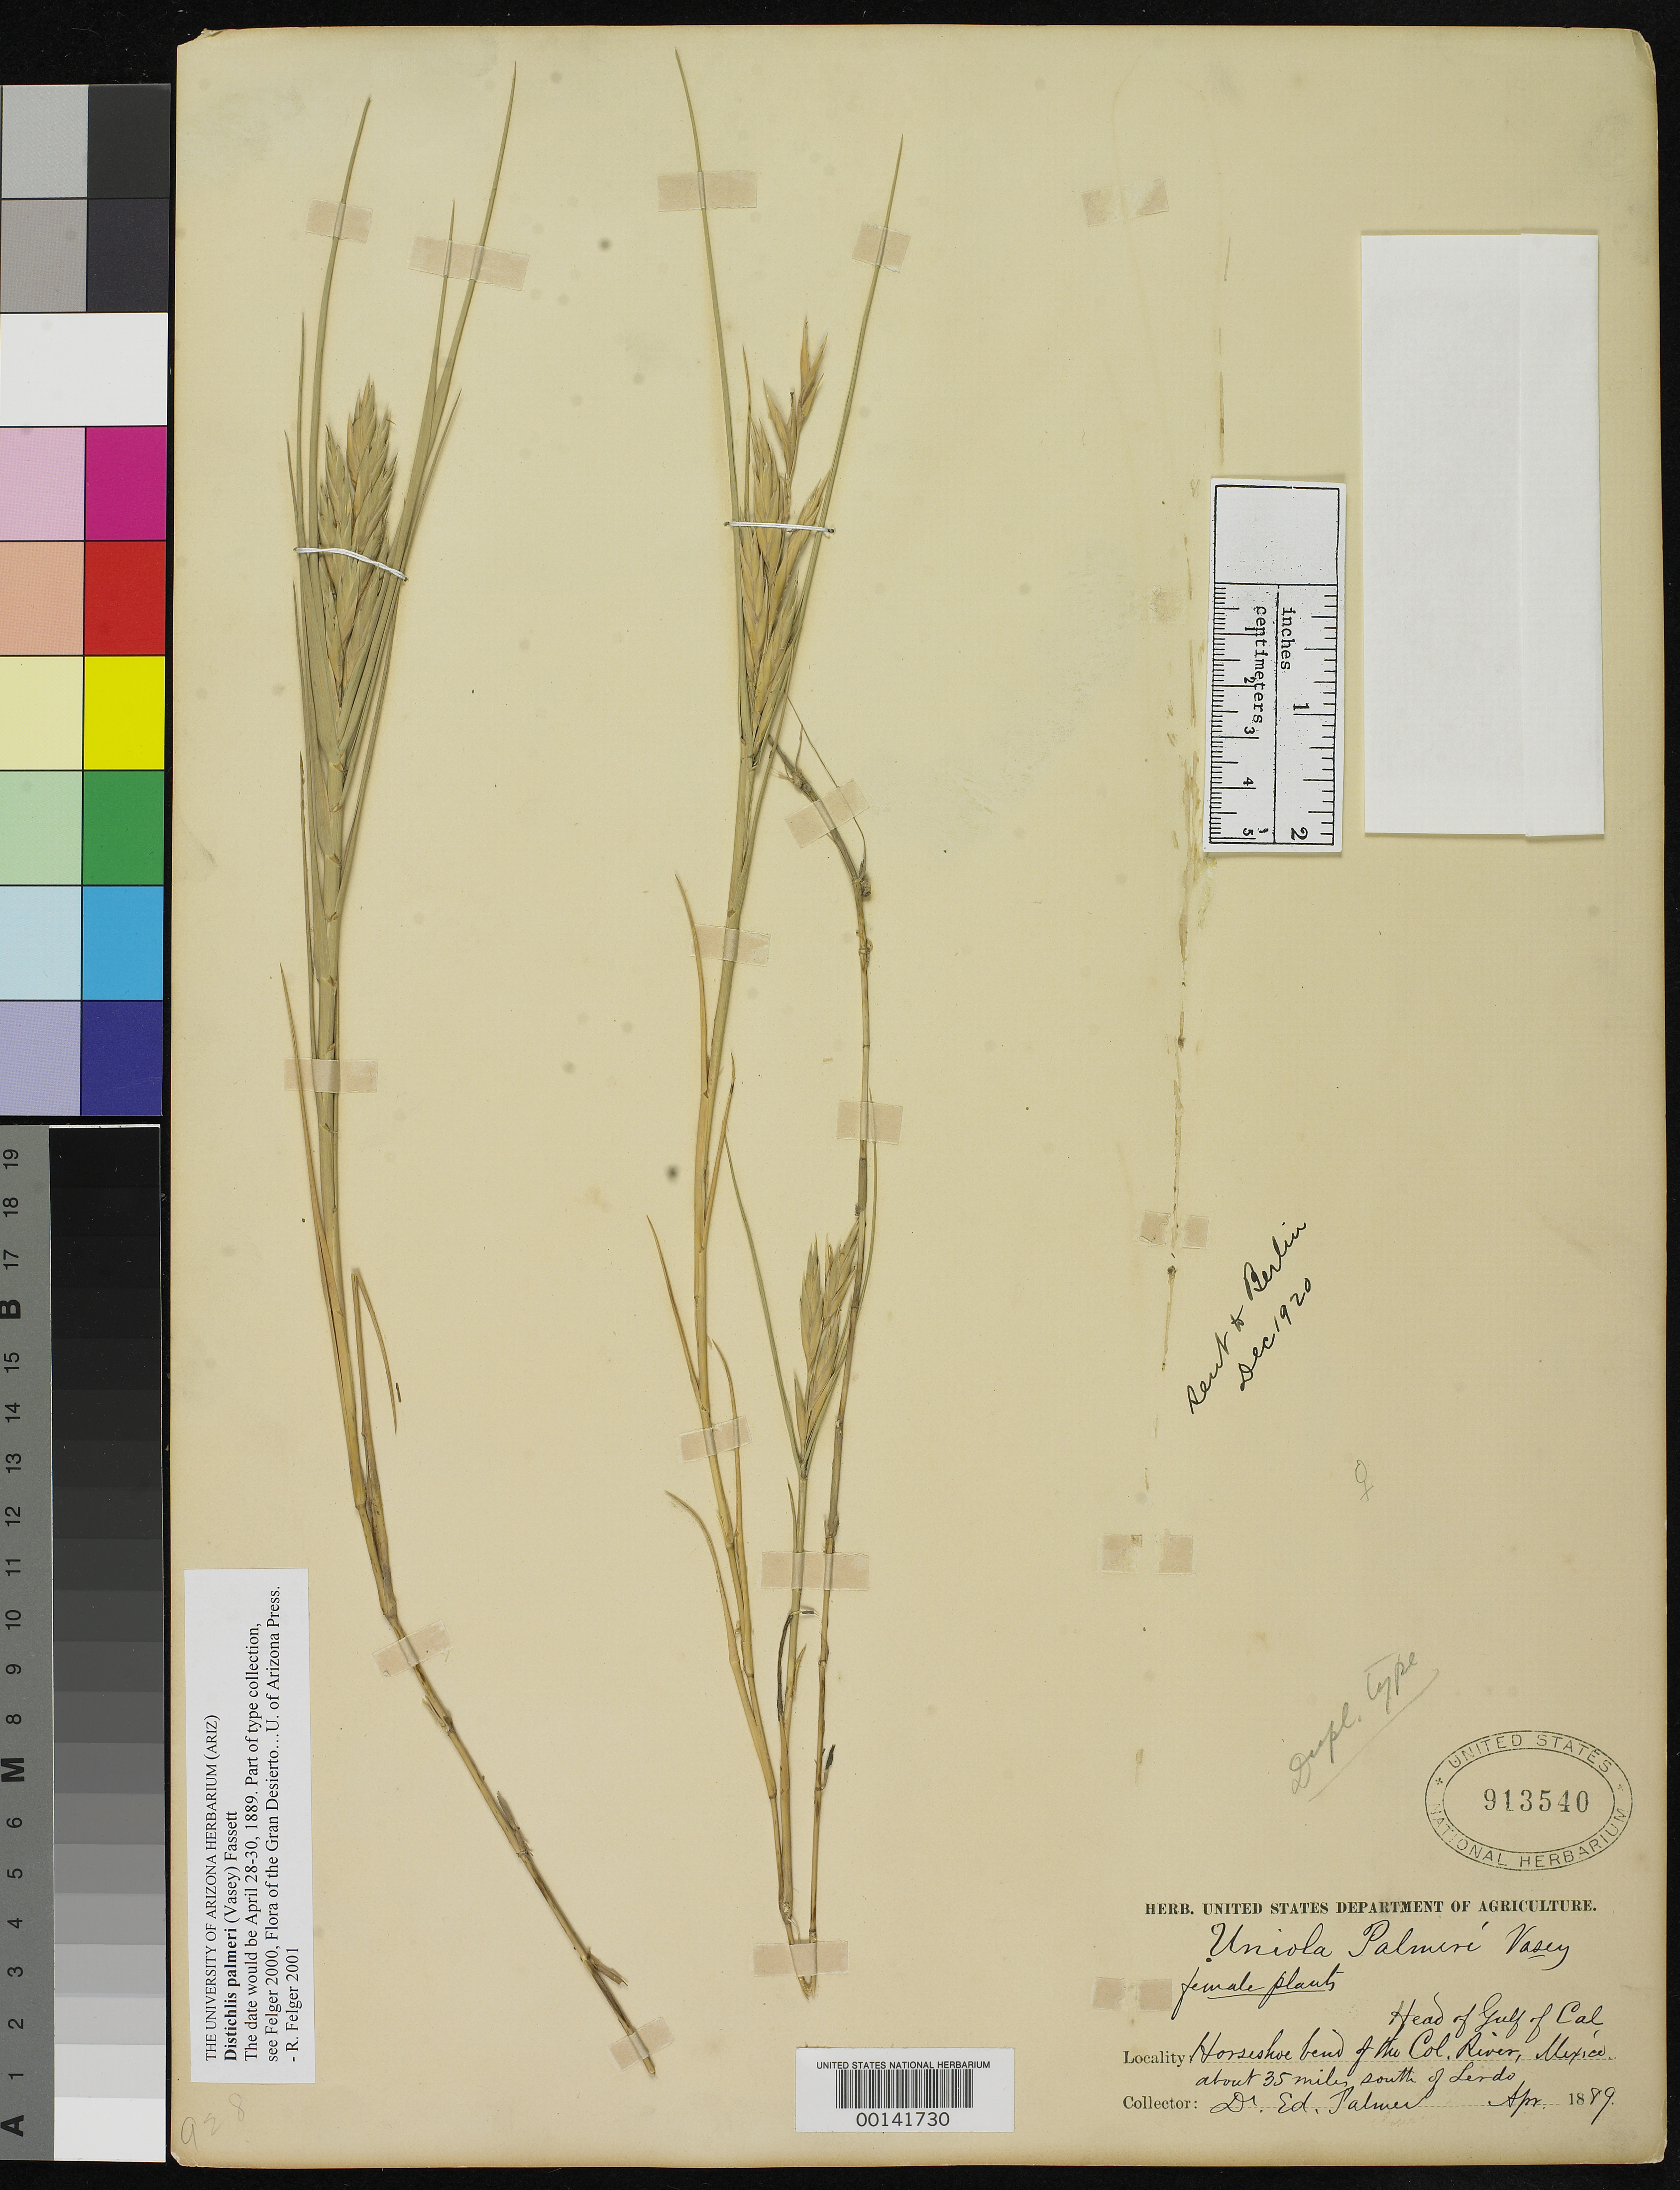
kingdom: Plantae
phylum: Tracheophyta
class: Liliopsida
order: Poales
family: Poaceae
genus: Uniola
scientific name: Uniola palmeri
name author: Vasey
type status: Isolectotype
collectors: E. Palmer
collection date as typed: Apr 1889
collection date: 1889-04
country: Mexico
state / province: Sonora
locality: Head of Gulf of Cal., Horseshoe bend of the Col. River, Mexico, about 35 miles south of Lerdo.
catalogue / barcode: US 913540